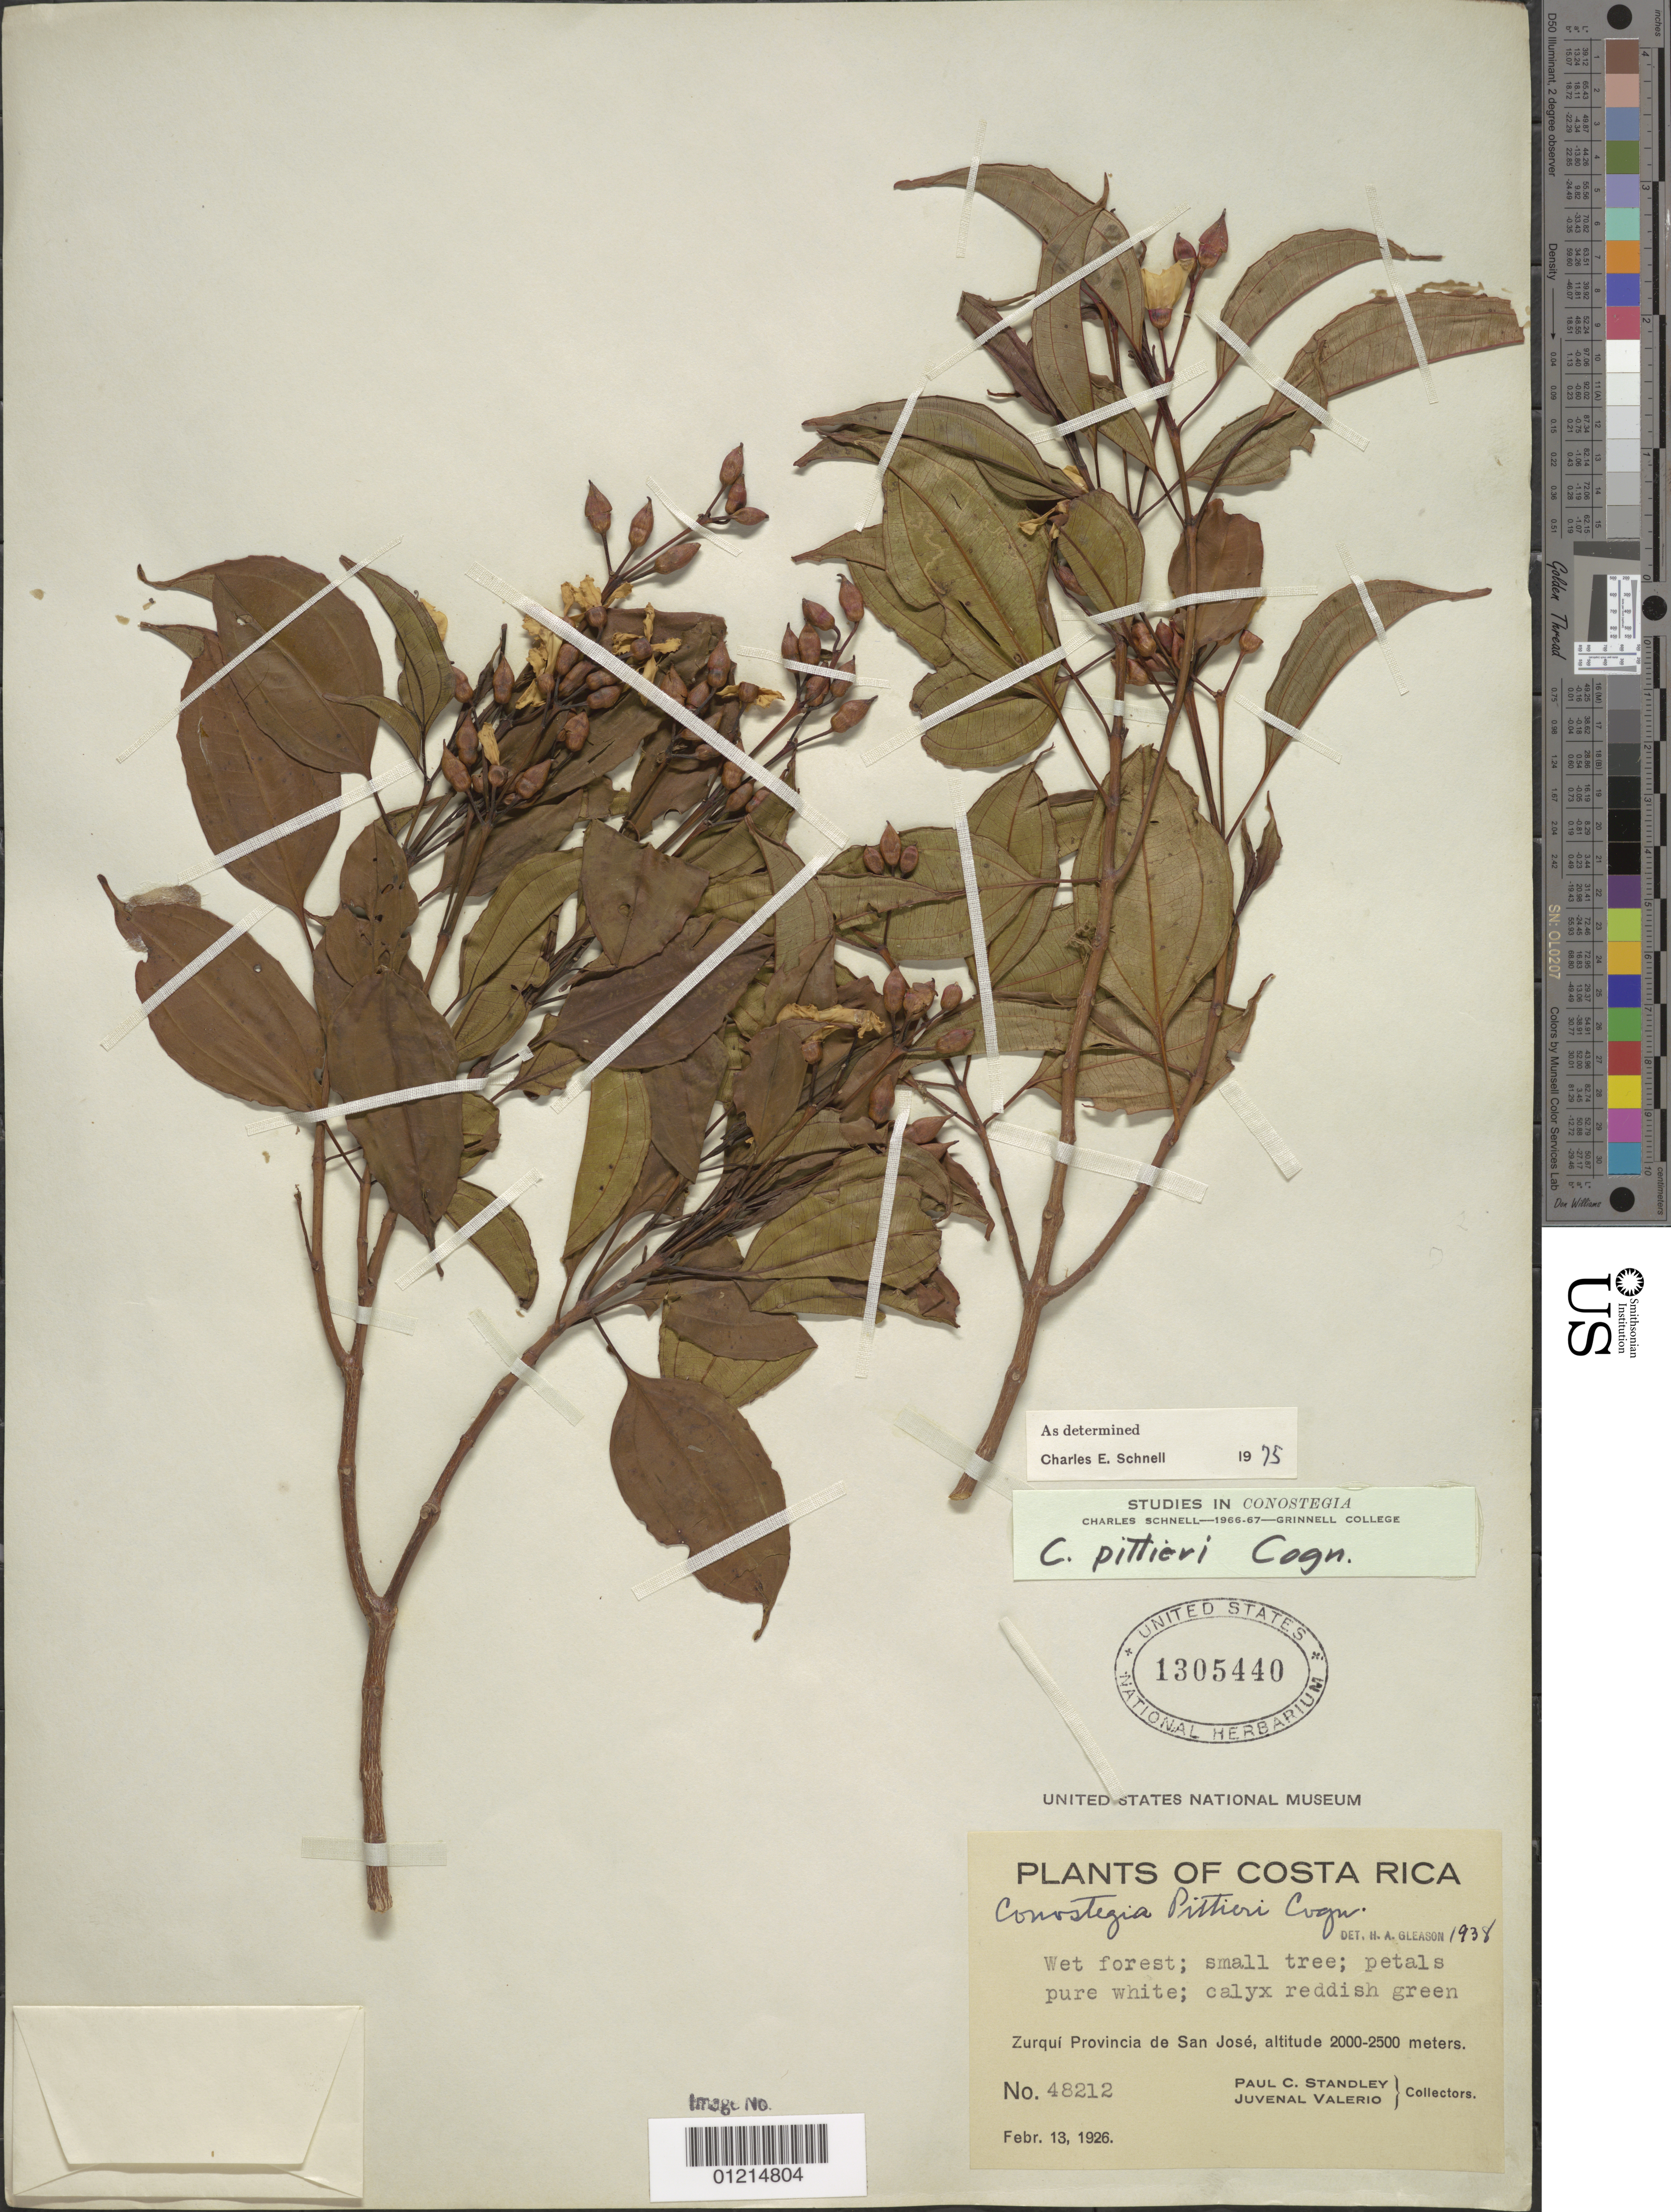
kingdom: Plantae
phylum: Tracheophyta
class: Magnoliopsida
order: Myrtales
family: Melastomataceae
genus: Conostegia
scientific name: Conostegia pittieri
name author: Cogn.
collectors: P. C. Standley & J. Valerio R.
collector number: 48212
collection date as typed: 13 Feb 1926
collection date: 1926-02-13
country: Costa Rica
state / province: San José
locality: Zurqui.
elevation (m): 2000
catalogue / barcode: US 1305440